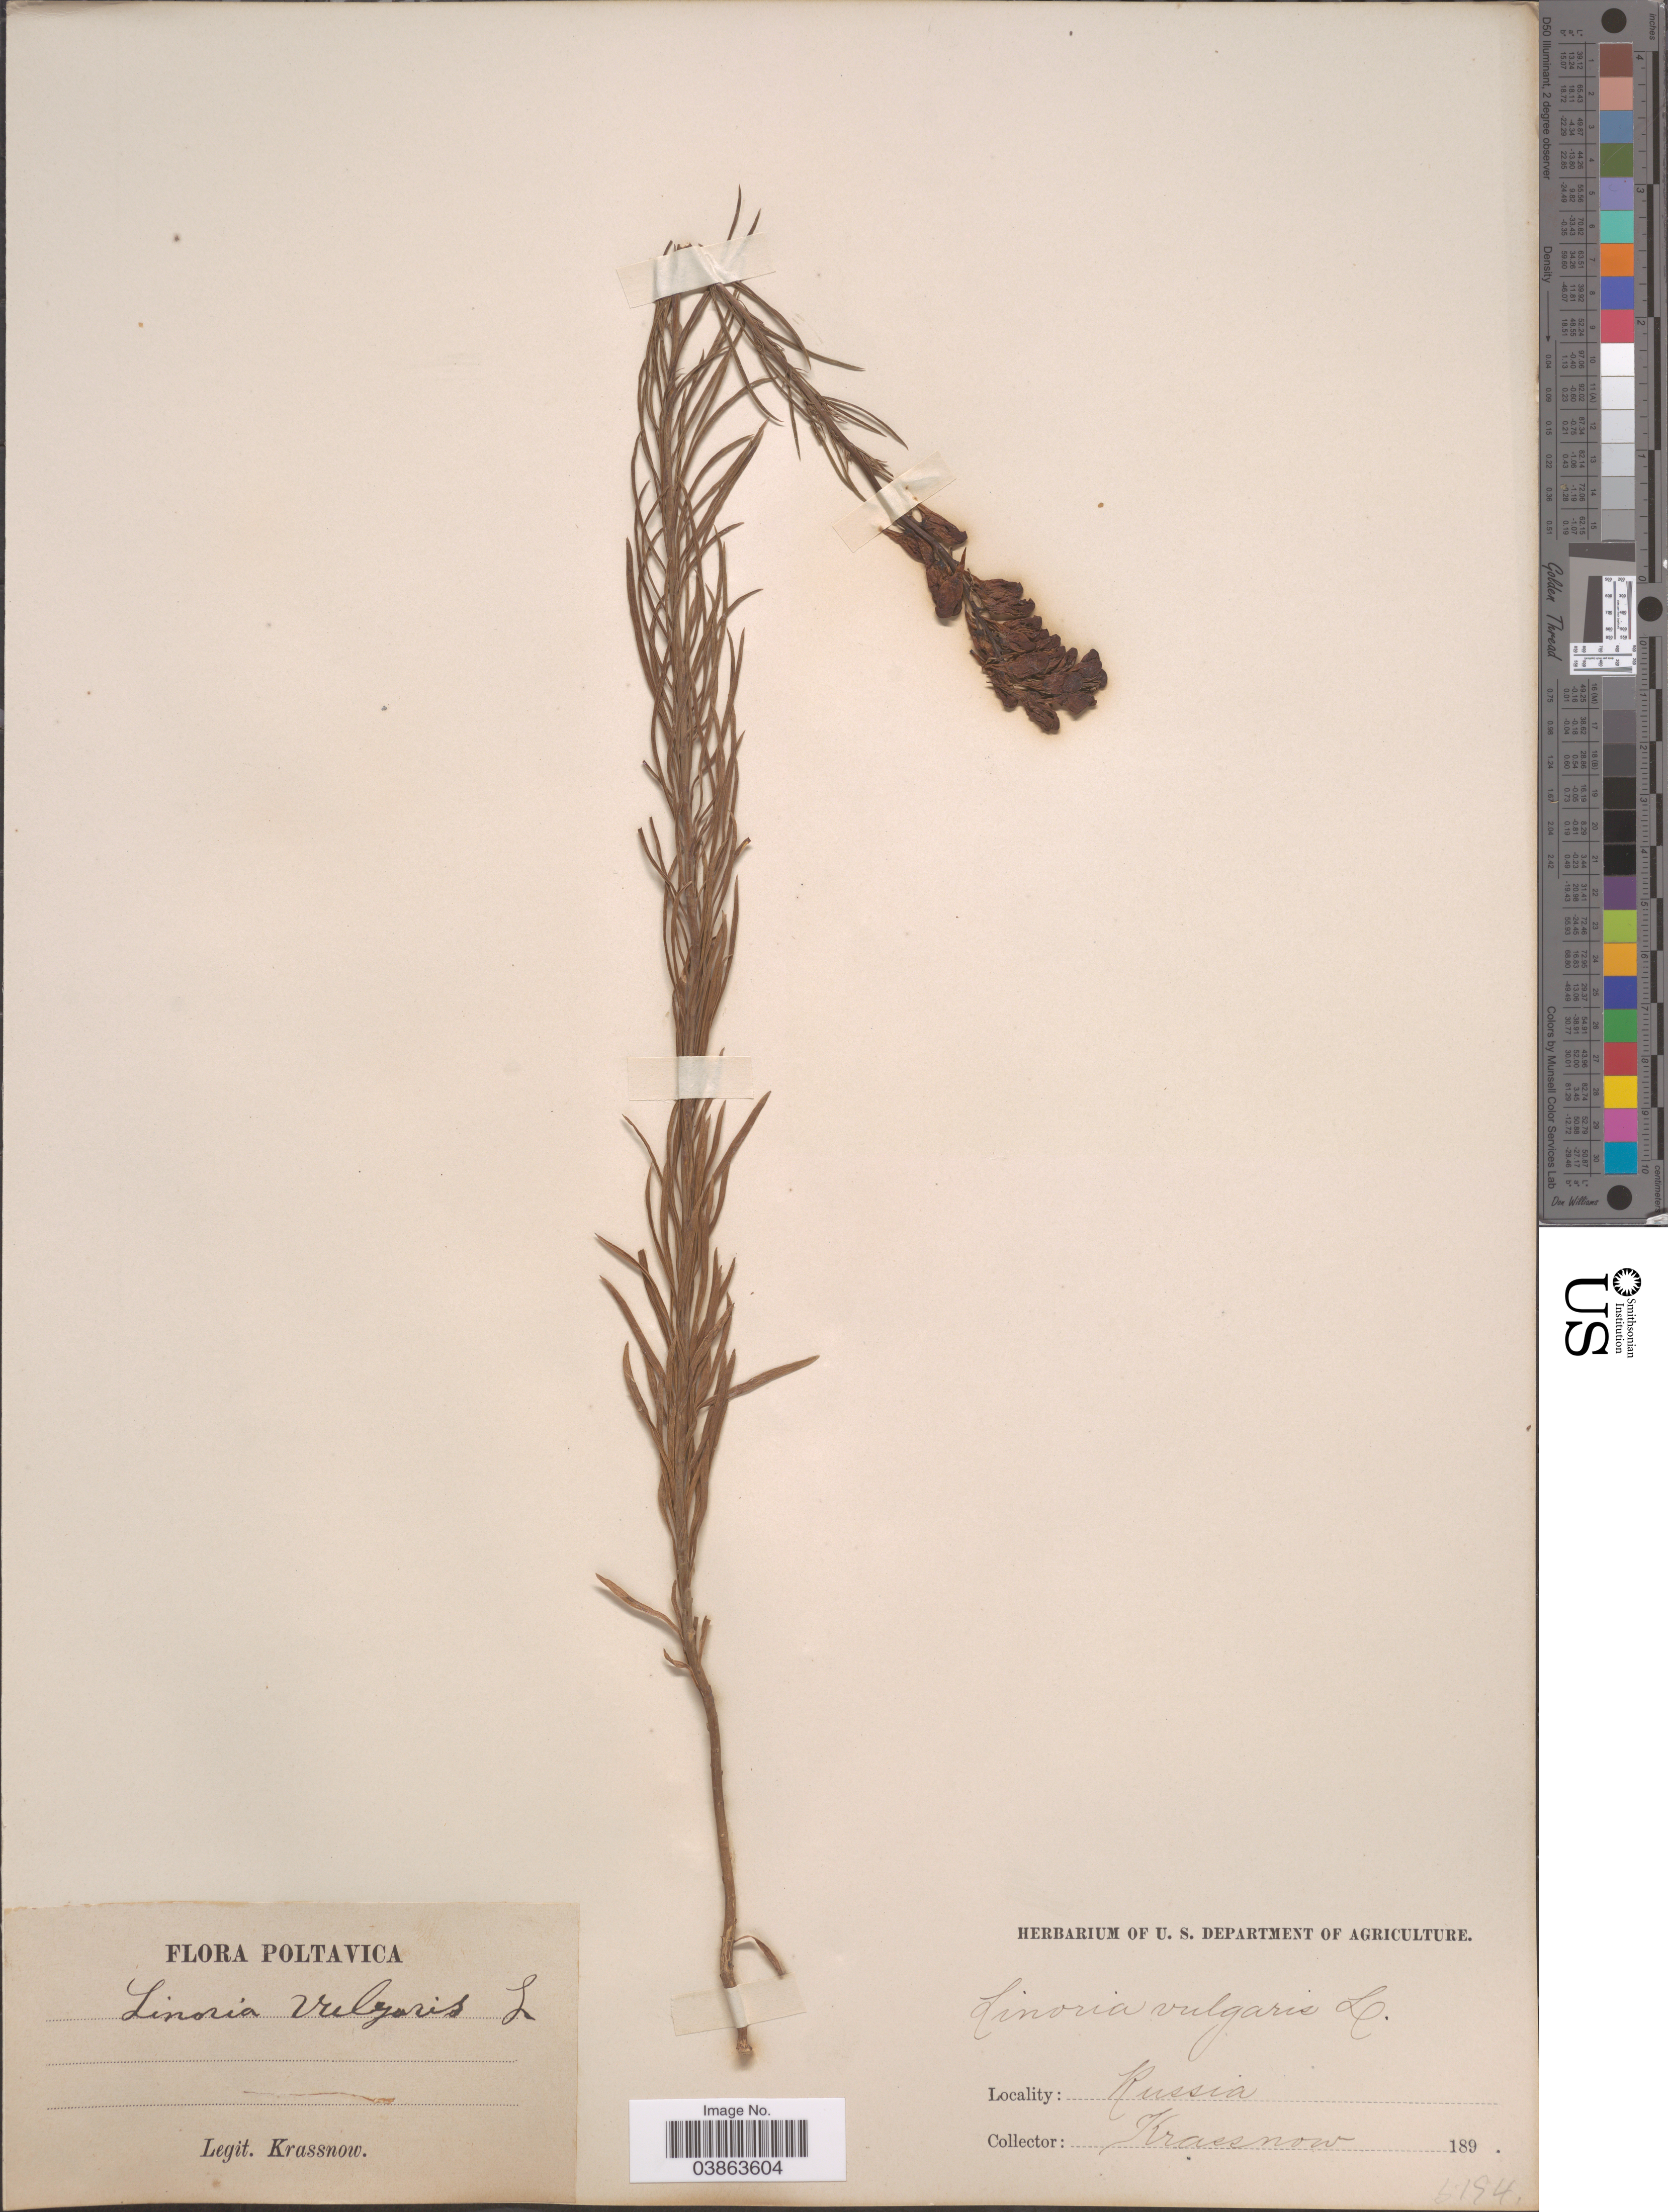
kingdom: Plantae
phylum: Tracheophyta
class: Magnoliopsida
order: Lamiales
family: Plantaginaceae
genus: Linaria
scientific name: Linaria vulgaris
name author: Mill.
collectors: -. Krassnow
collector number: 5194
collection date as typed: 189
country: Ukraine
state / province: Poltava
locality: Poltavica. Russia.